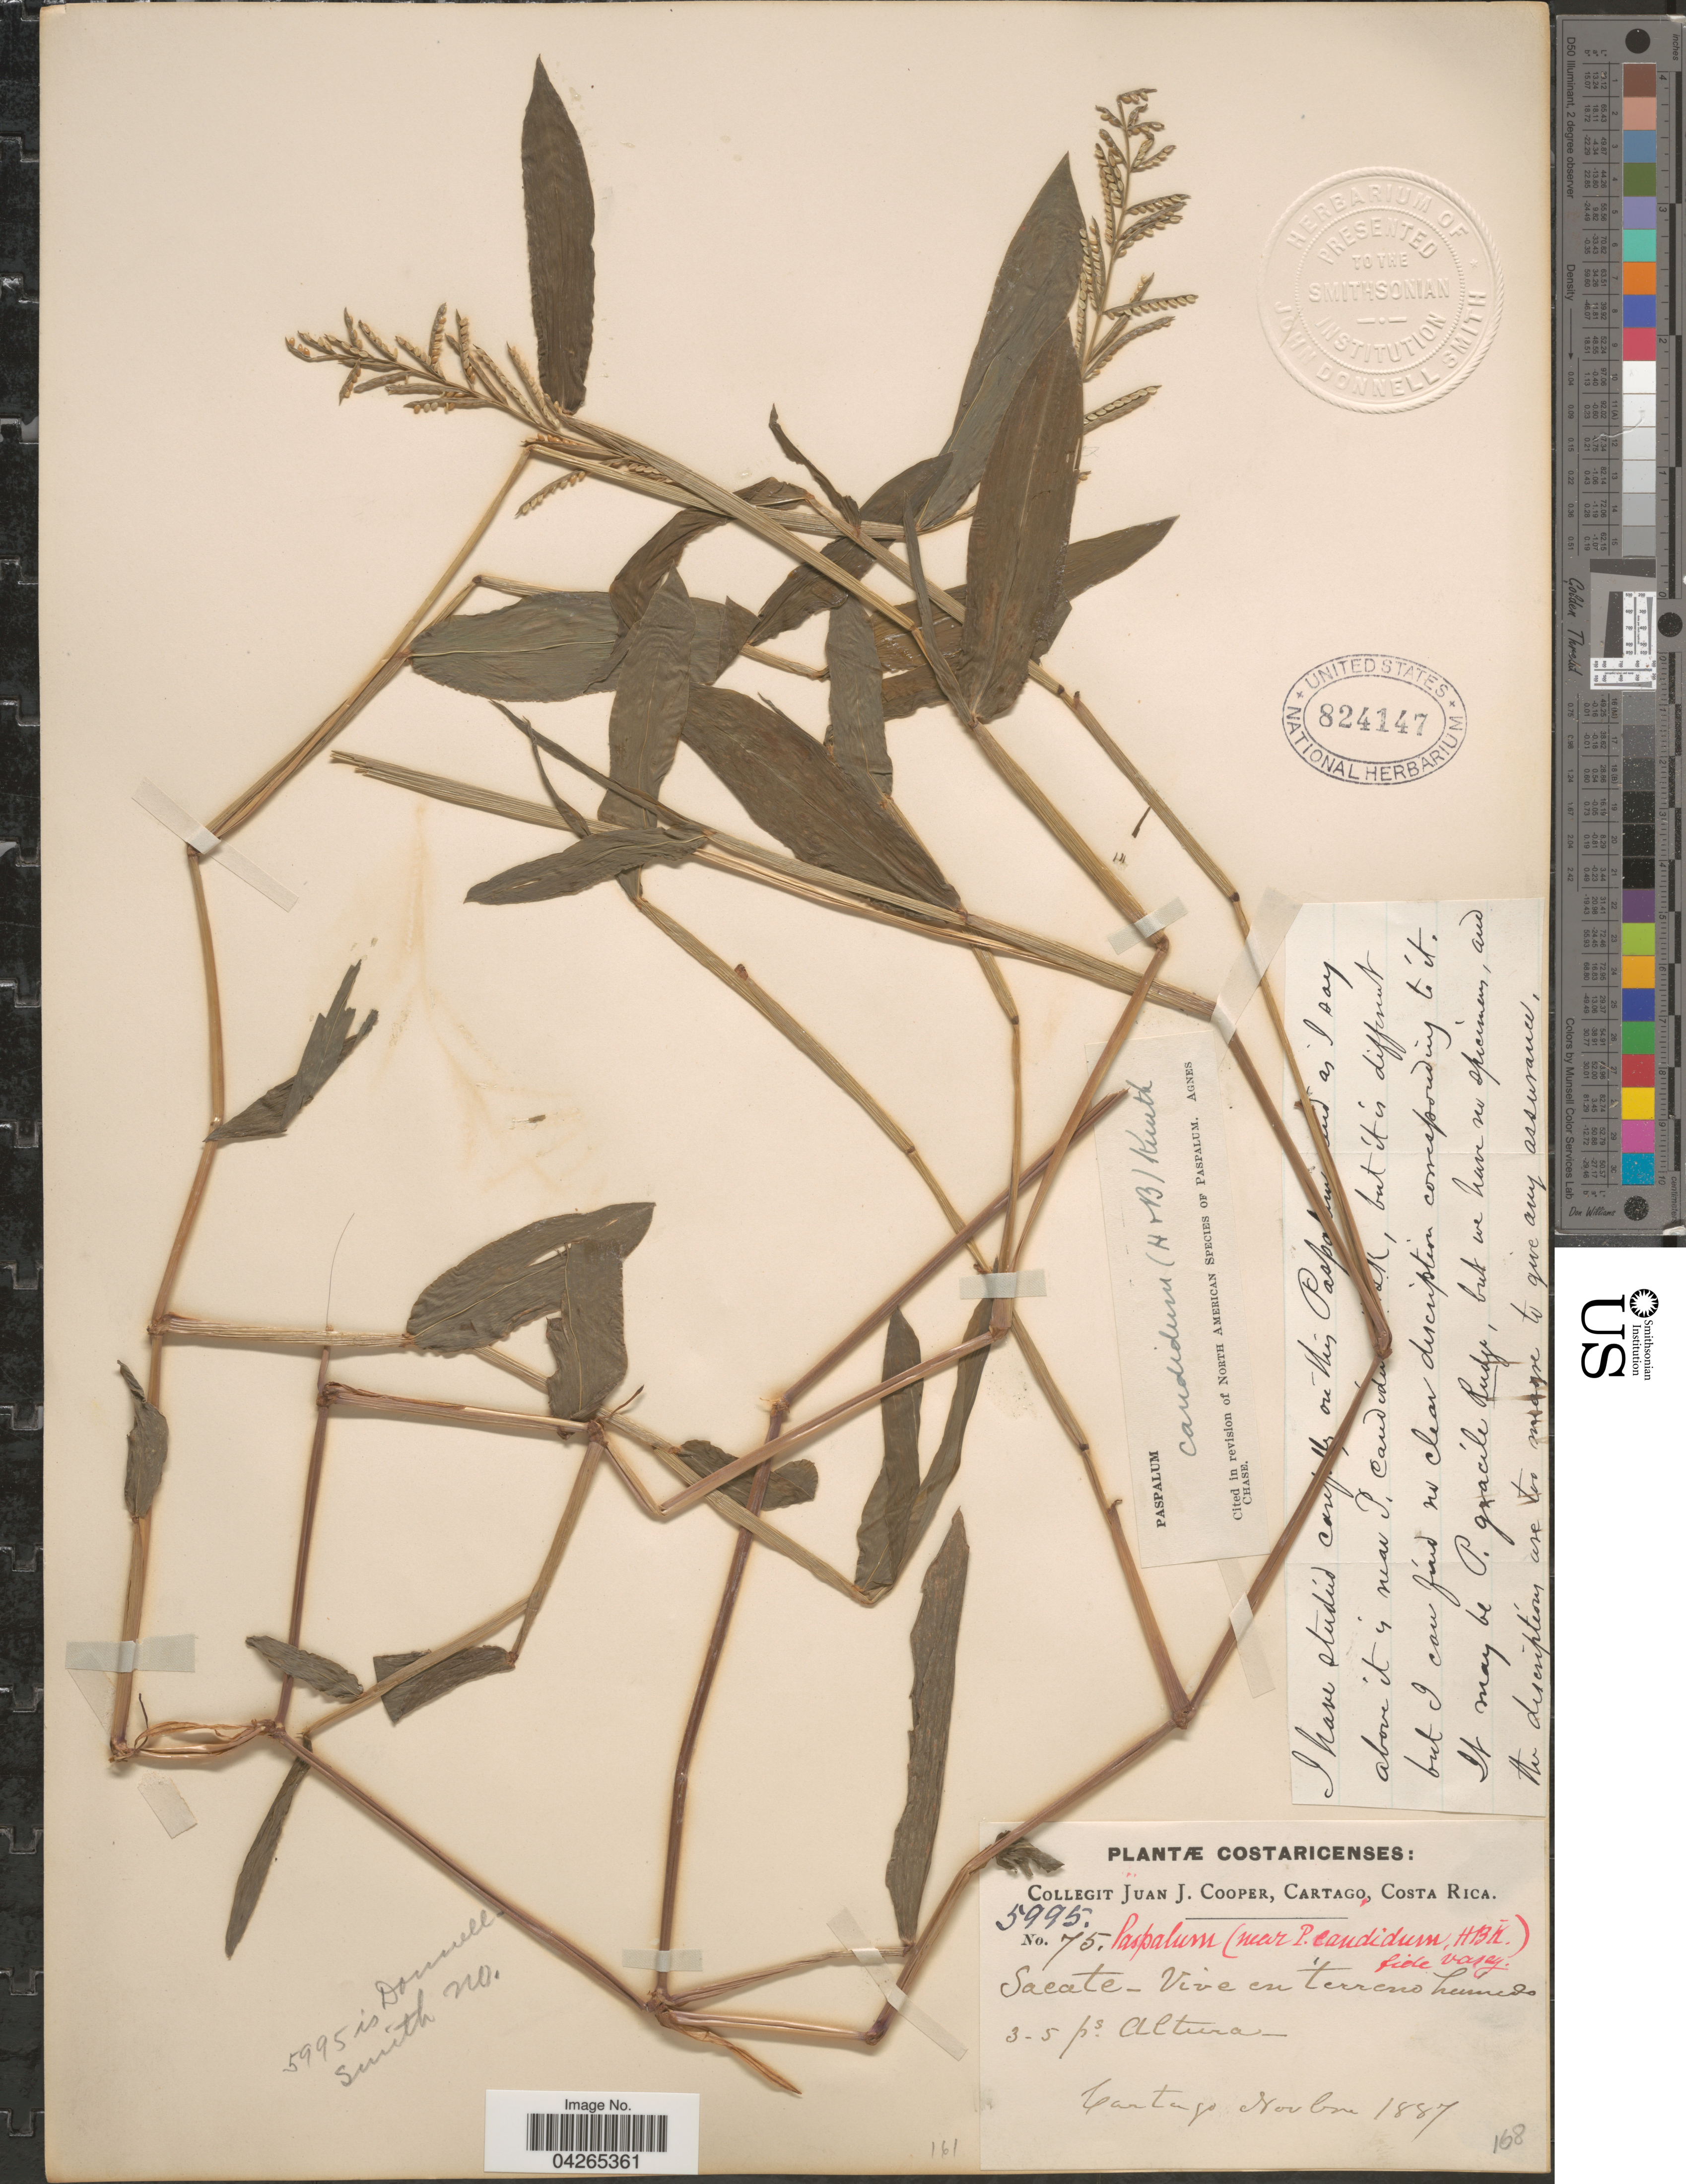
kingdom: Plantae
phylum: Tracheophyta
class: Liliopsida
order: Poales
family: Poaceae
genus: Paspalum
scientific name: Paspalum candidum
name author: (Humb. & Bonpl. ex Fleugge) Kunth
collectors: J. J. Cooper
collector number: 75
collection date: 1887-11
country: Costa Rica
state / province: Cartago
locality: Costaricenses.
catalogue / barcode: US 824147